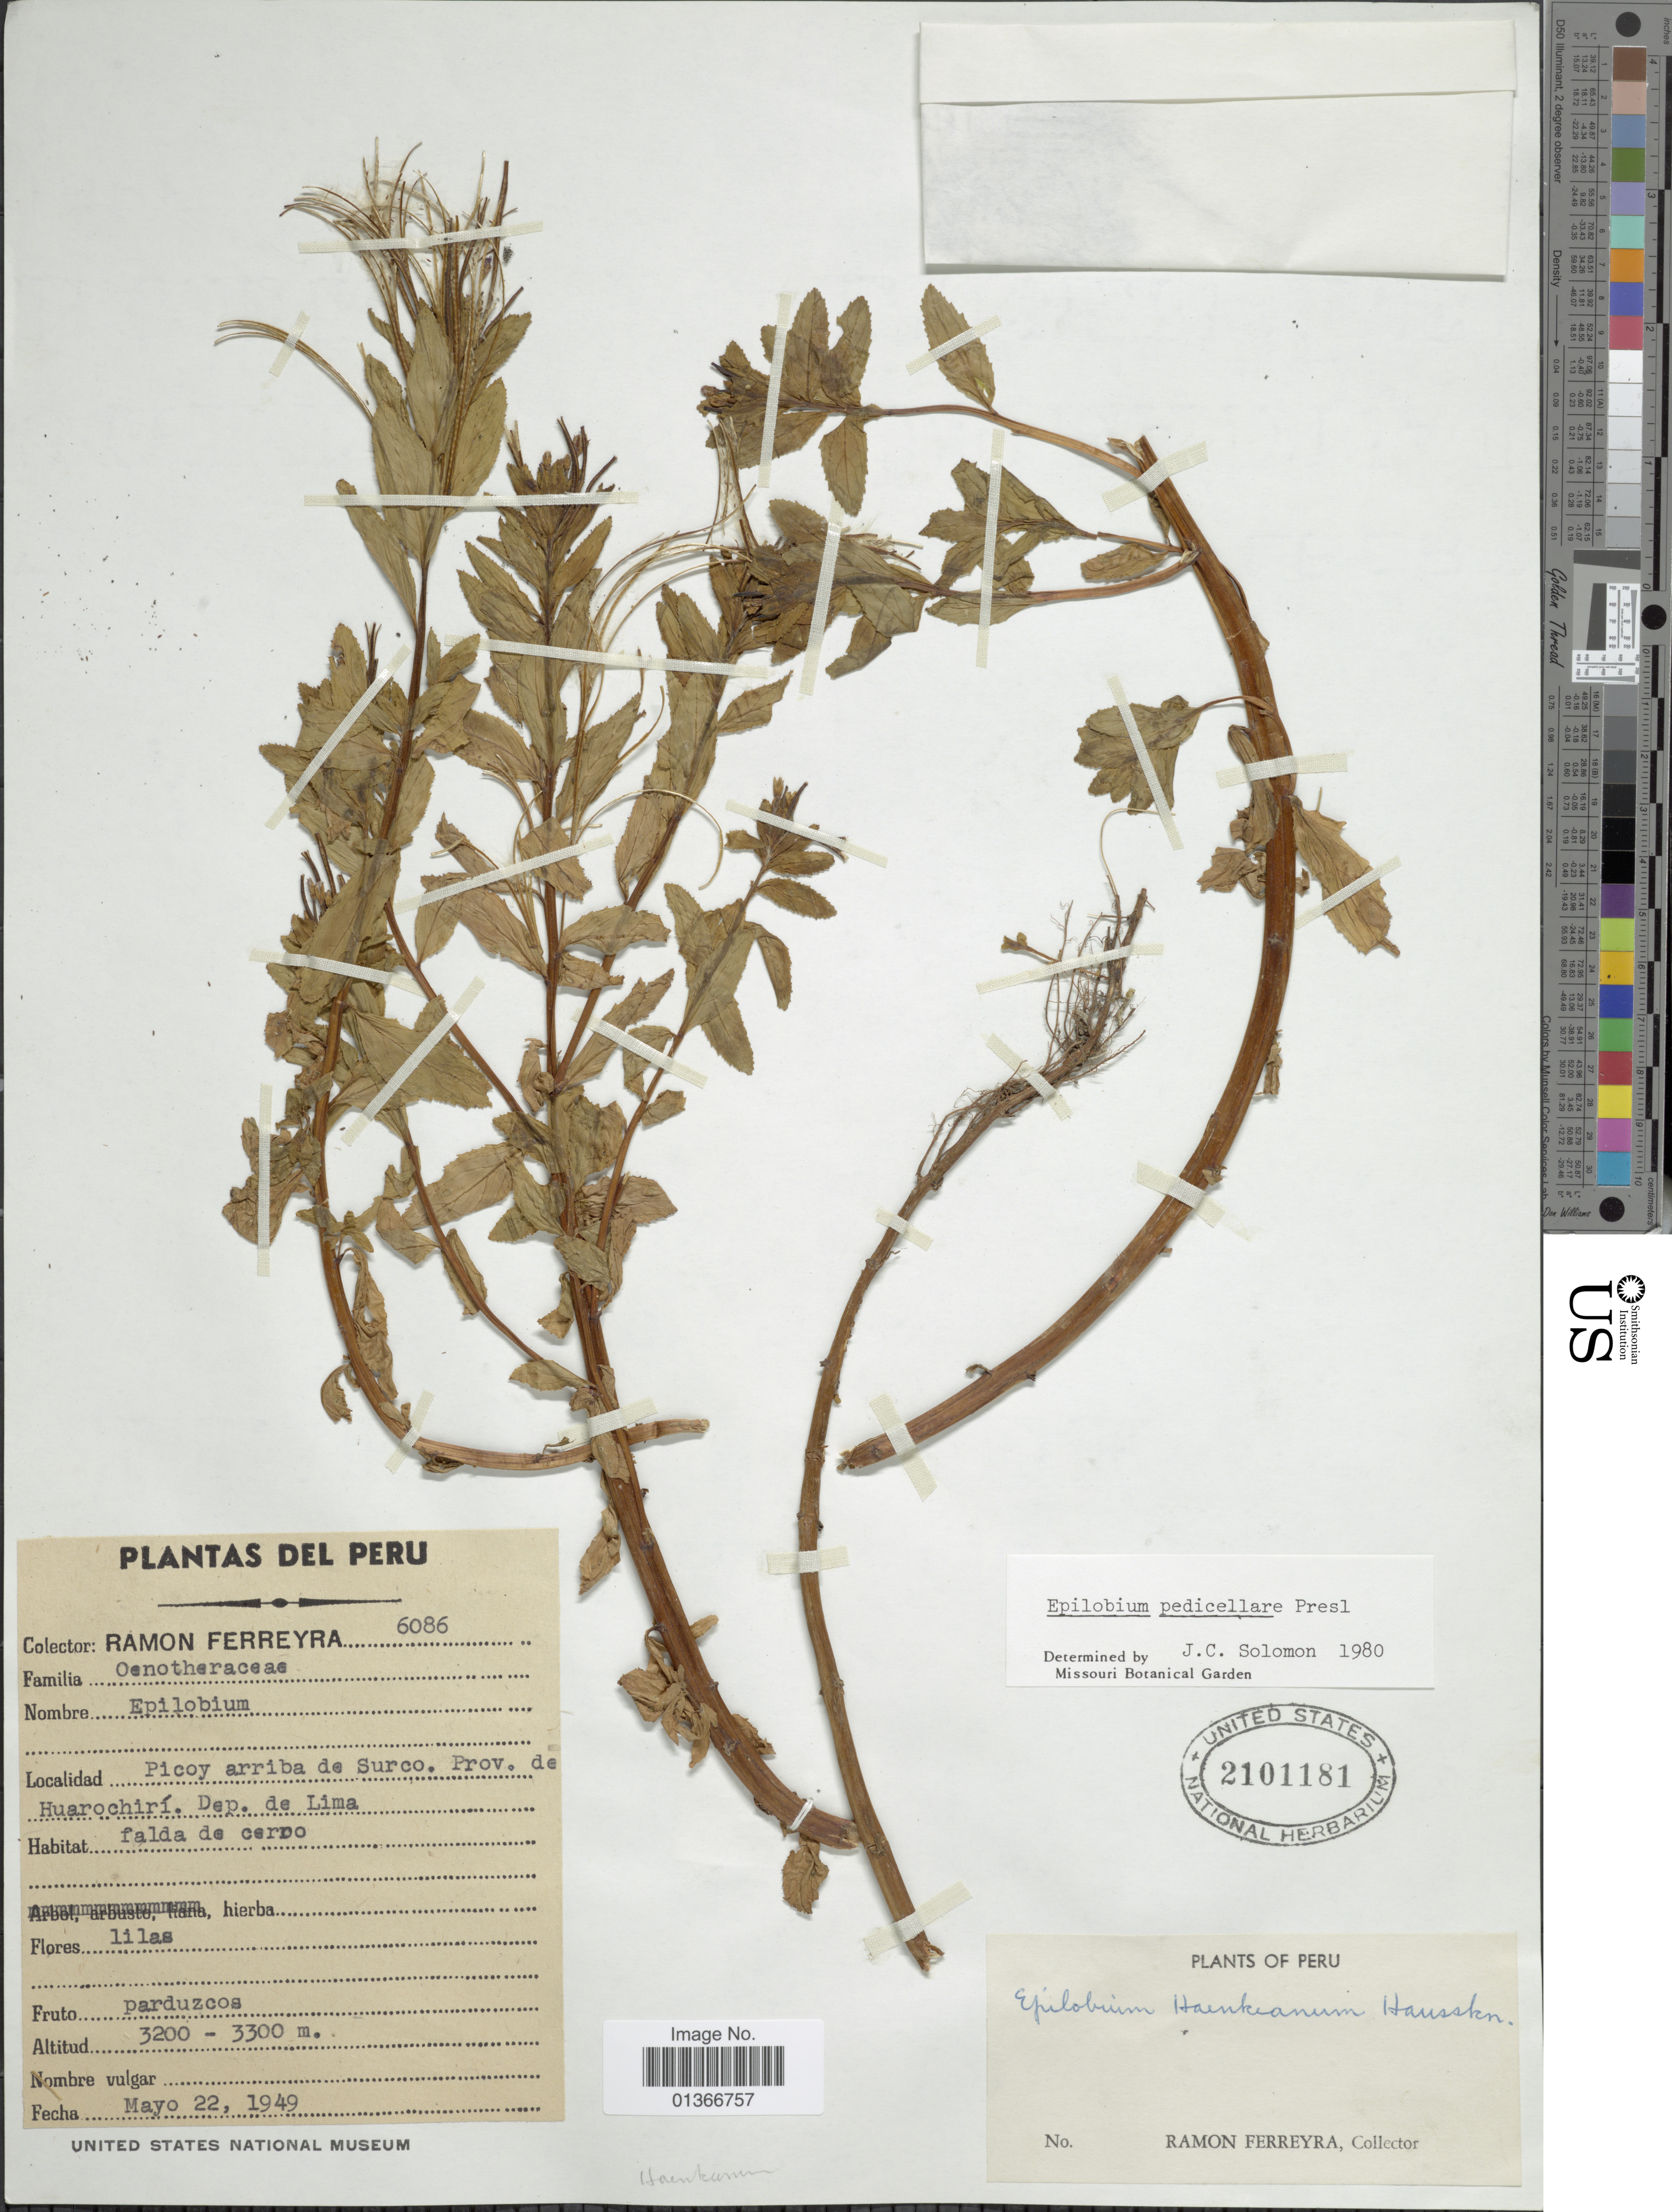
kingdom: Plantae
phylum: Tracheophyta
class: Magnoliopsida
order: Myrtales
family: Onagraceae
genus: Epilobium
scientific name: Epilobium pedicellare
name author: C. Presl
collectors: R. A. Ferreyra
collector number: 6086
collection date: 1949-05-22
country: Peru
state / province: Lima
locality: Picoy arriba de Surco. Prov. de Huarochirí.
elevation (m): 3200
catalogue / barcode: US 2101181